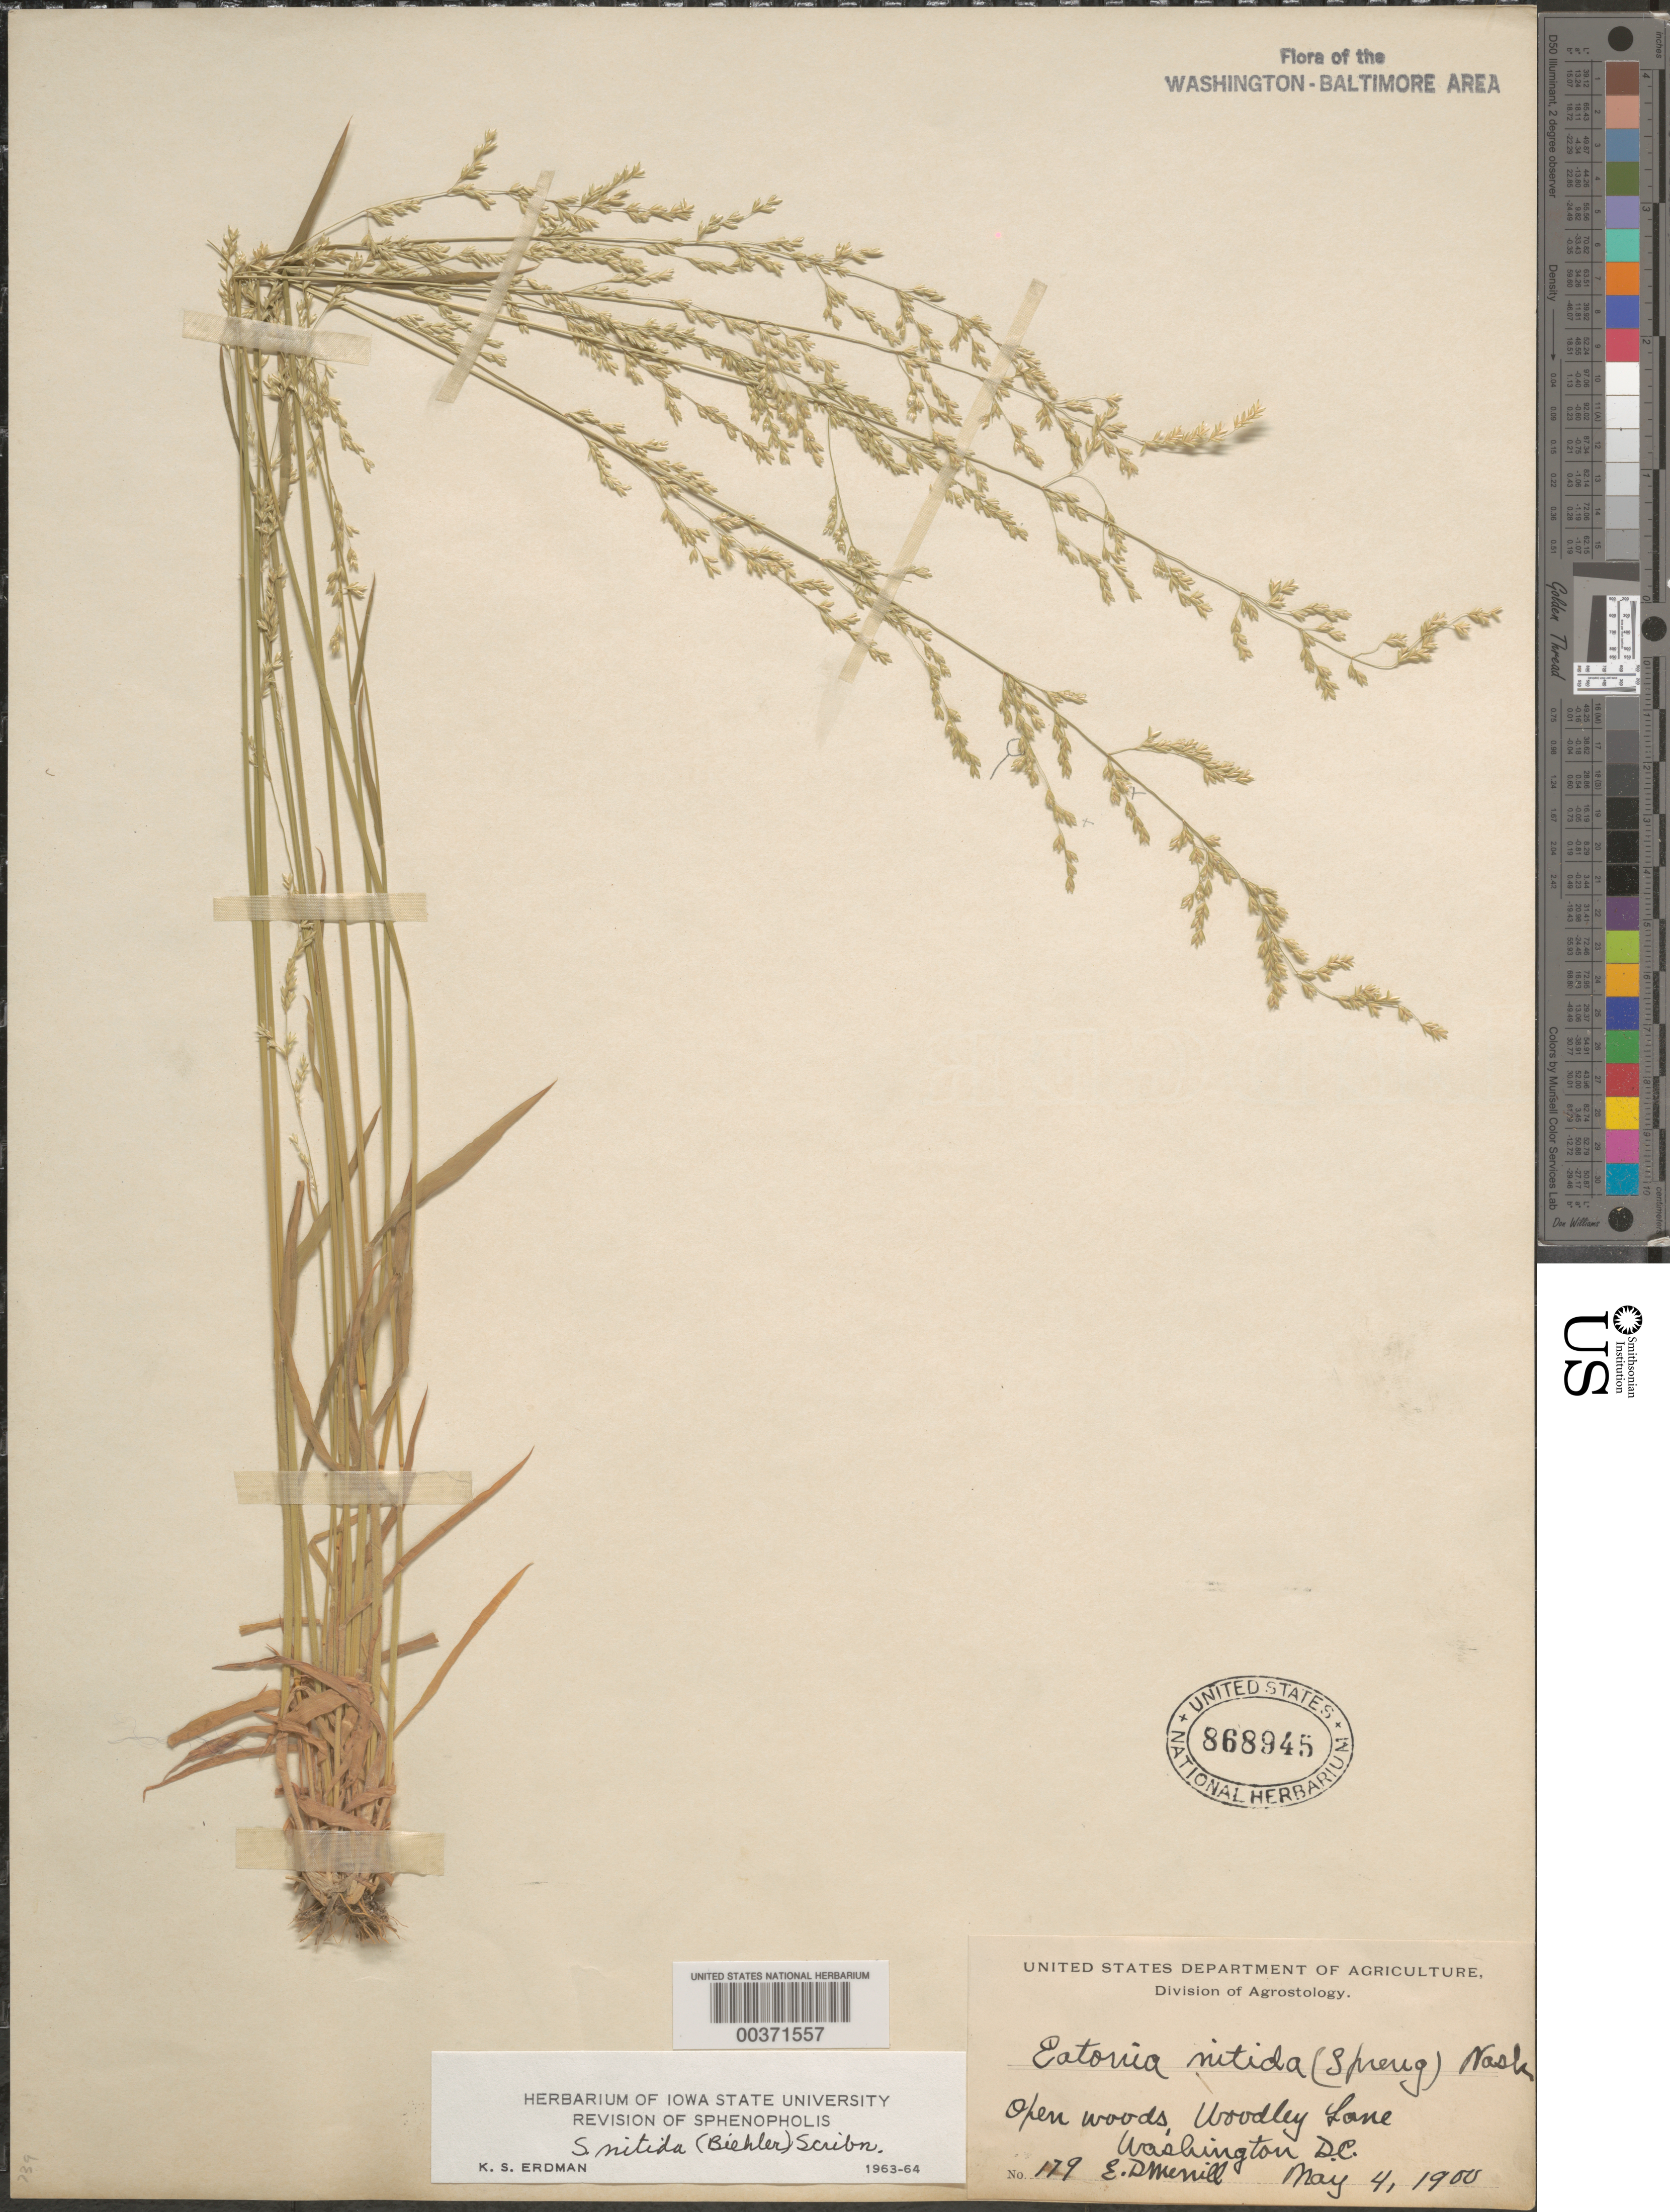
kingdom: Plantae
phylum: Tracheophyta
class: Liliopsida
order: Poales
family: Poaceae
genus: Sphenopholis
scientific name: Sphenopholis nitida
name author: (Biehler) Scribn.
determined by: Erdman, K. S.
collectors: E. D. Merrill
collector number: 179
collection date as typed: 04 May 1900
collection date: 1900-05-04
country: United States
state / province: District of Columbia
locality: Washington DC and vicinity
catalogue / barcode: US 868945